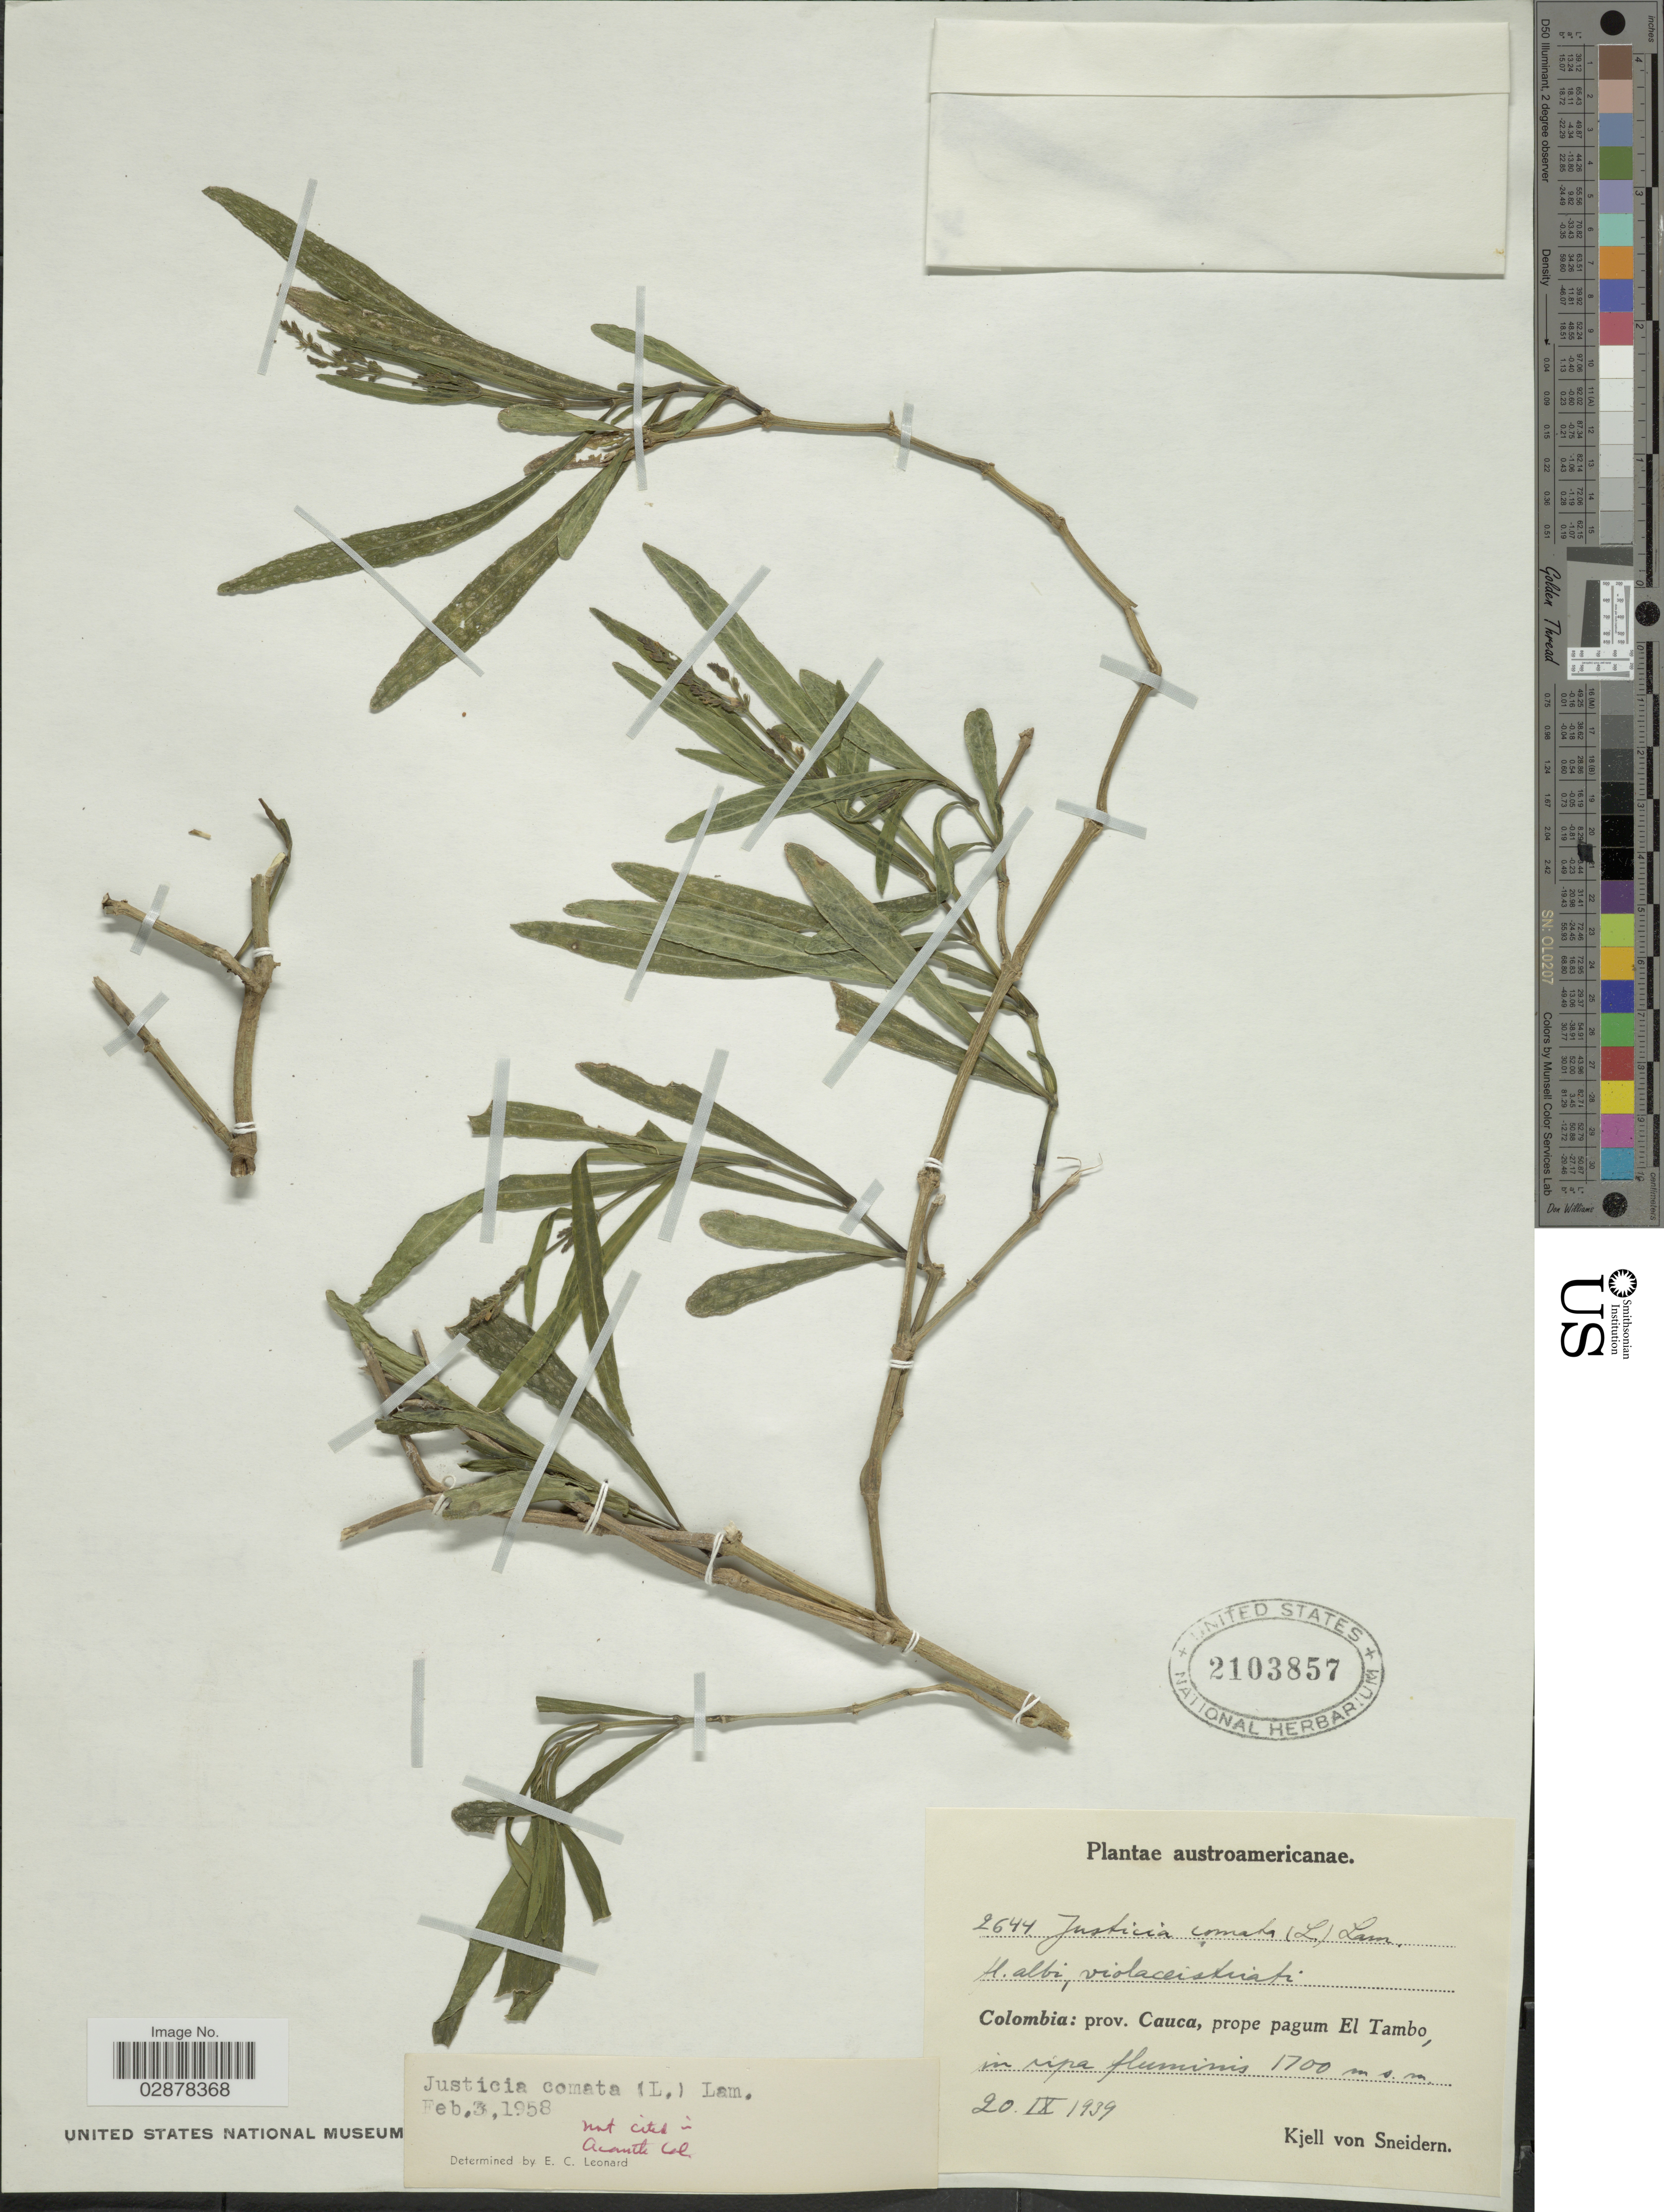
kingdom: Plantae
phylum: Tracheophyta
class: Magnoliopsida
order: Lamiales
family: Acanthaceae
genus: Justicia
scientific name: Justicia comata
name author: (L.) Lam.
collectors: K. von Sneidern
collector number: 2644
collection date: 1939-09-20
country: Colombia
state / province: Cauca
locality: Prope pagum El Tambo.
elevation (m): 1700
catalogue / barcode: US 2103857